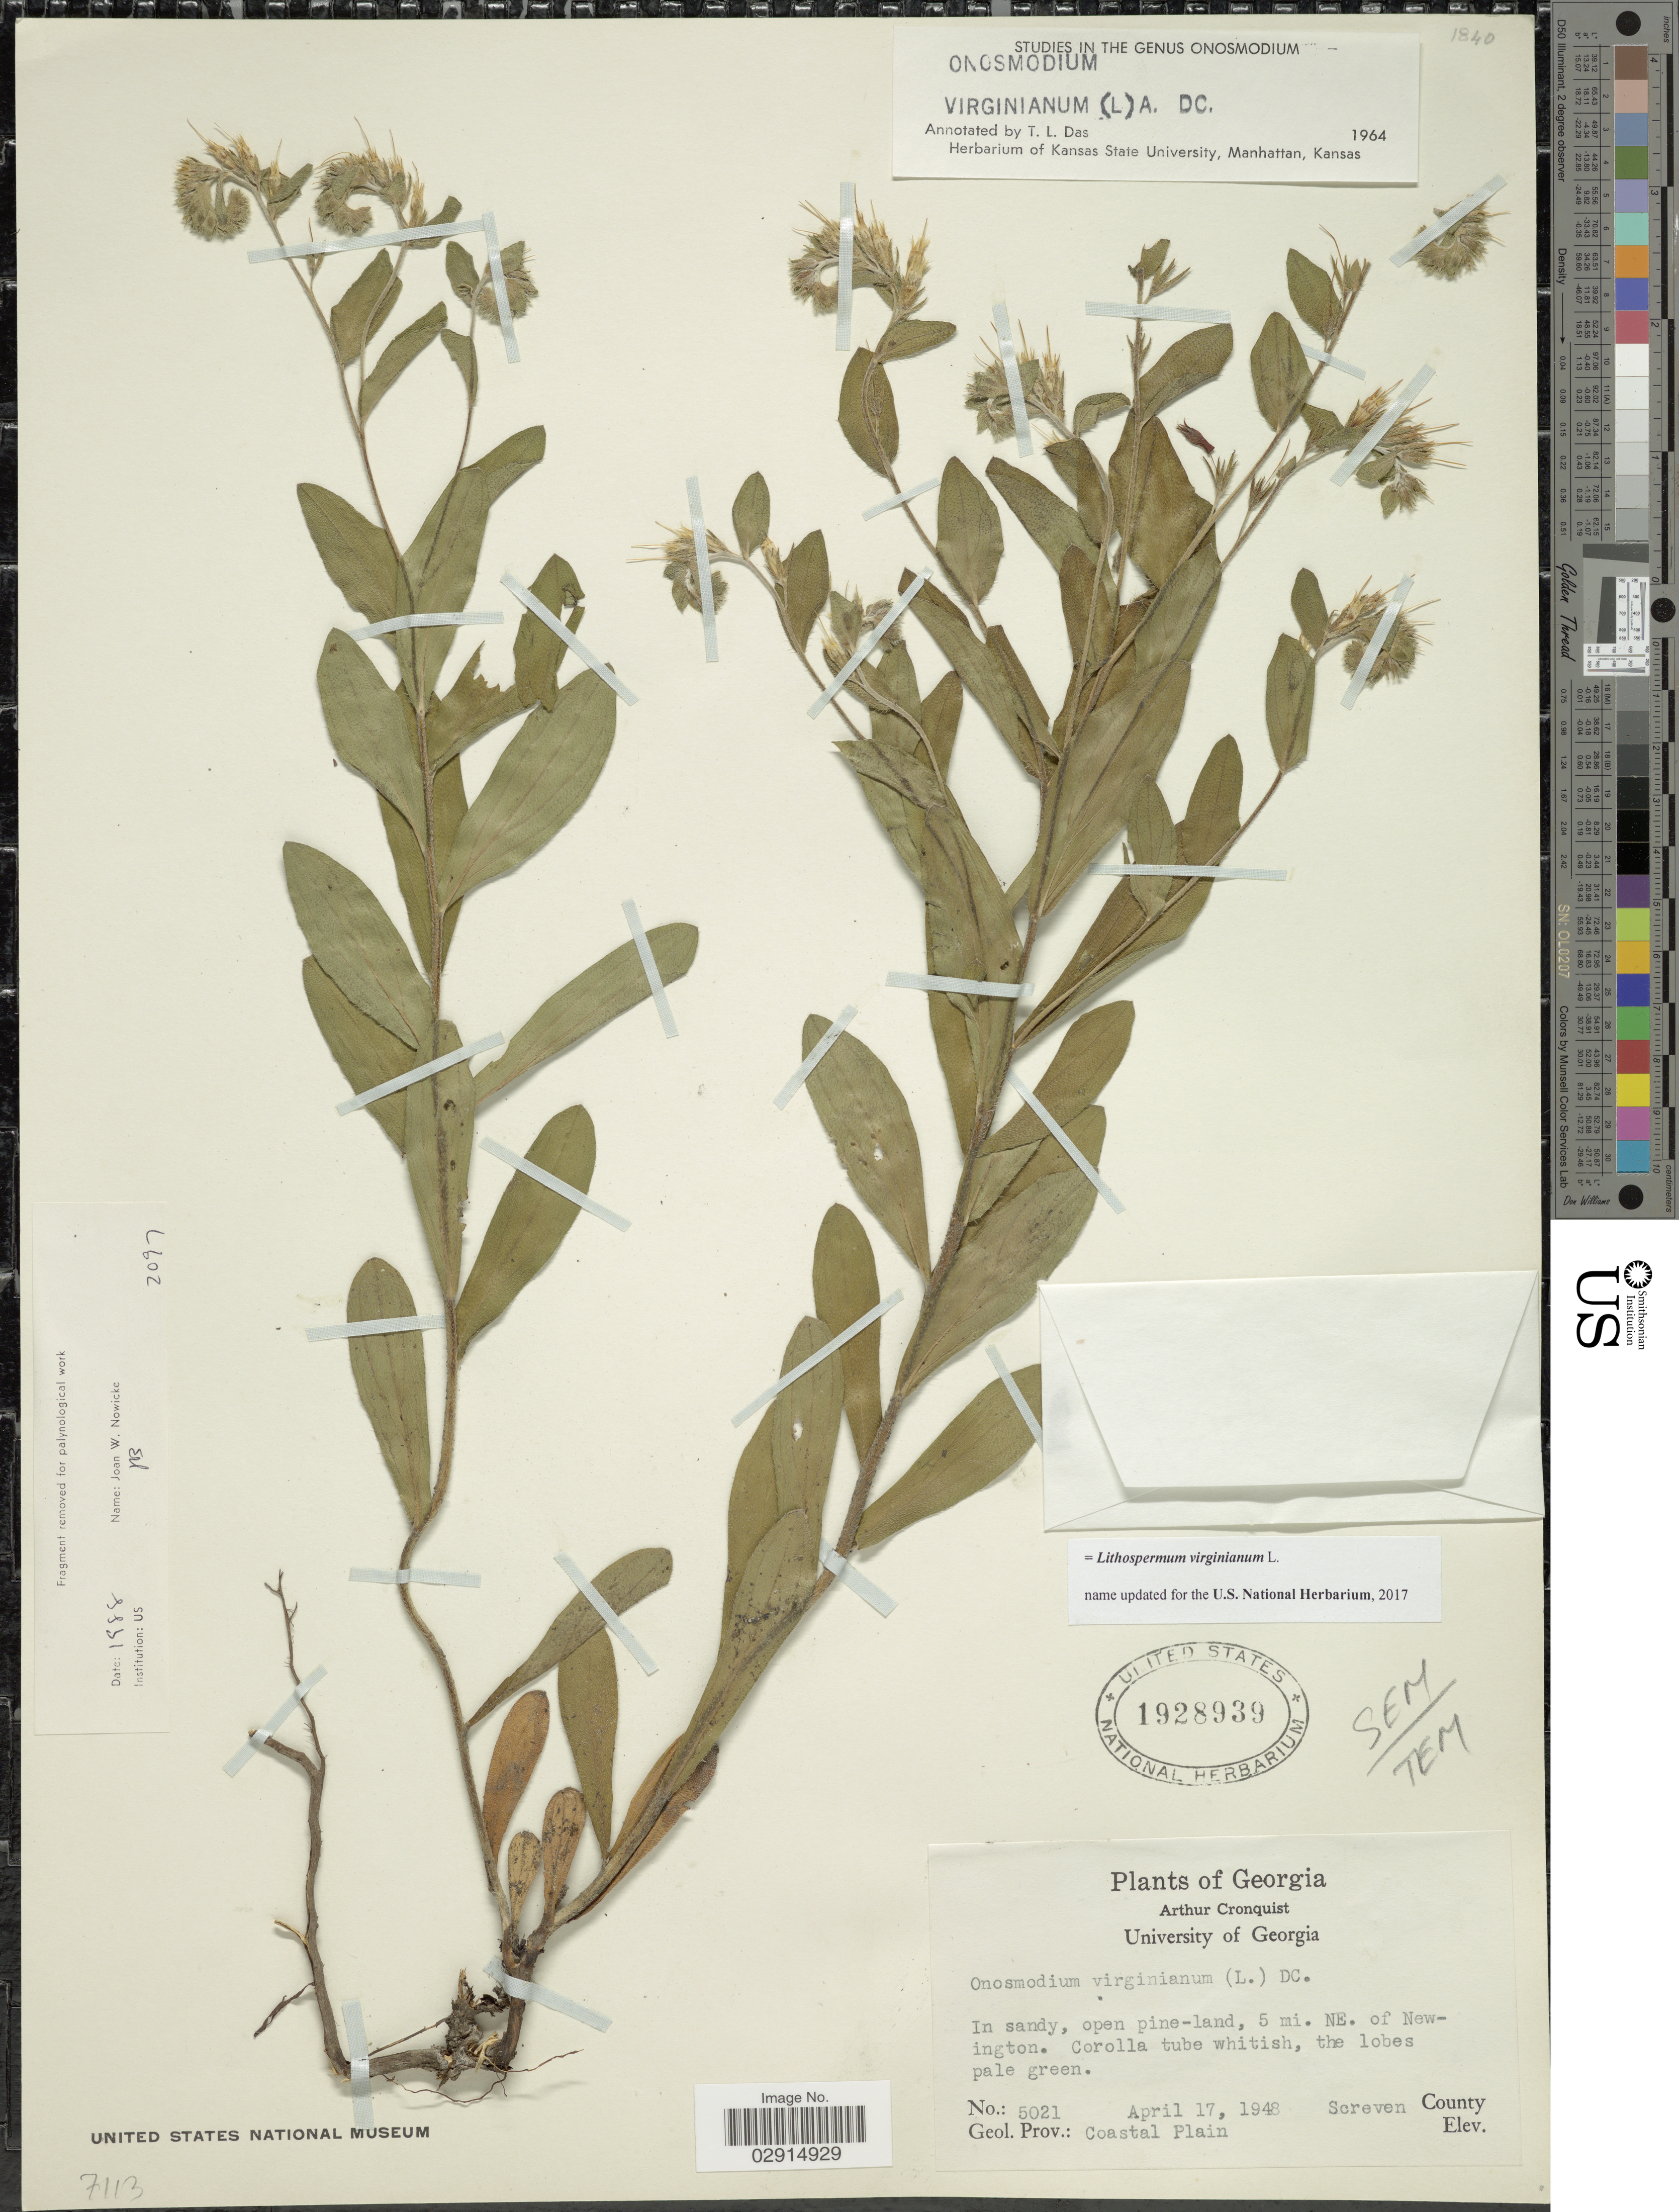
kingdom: Plantae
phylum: Tracheophyta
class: Magnoliopsida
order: Boraginales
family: Boraginaceae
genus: Lithospermum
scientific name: Lithospermum virginianum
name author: L.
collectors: A. J. Cronquist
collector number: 5021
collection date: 1948-04-17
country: United States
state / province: Georgia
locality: In sandy, open pine-land, 5 mi. NE. of Newington. Screven County. Geol. Prov.: Coastal Plain.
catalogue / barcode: US 1928939